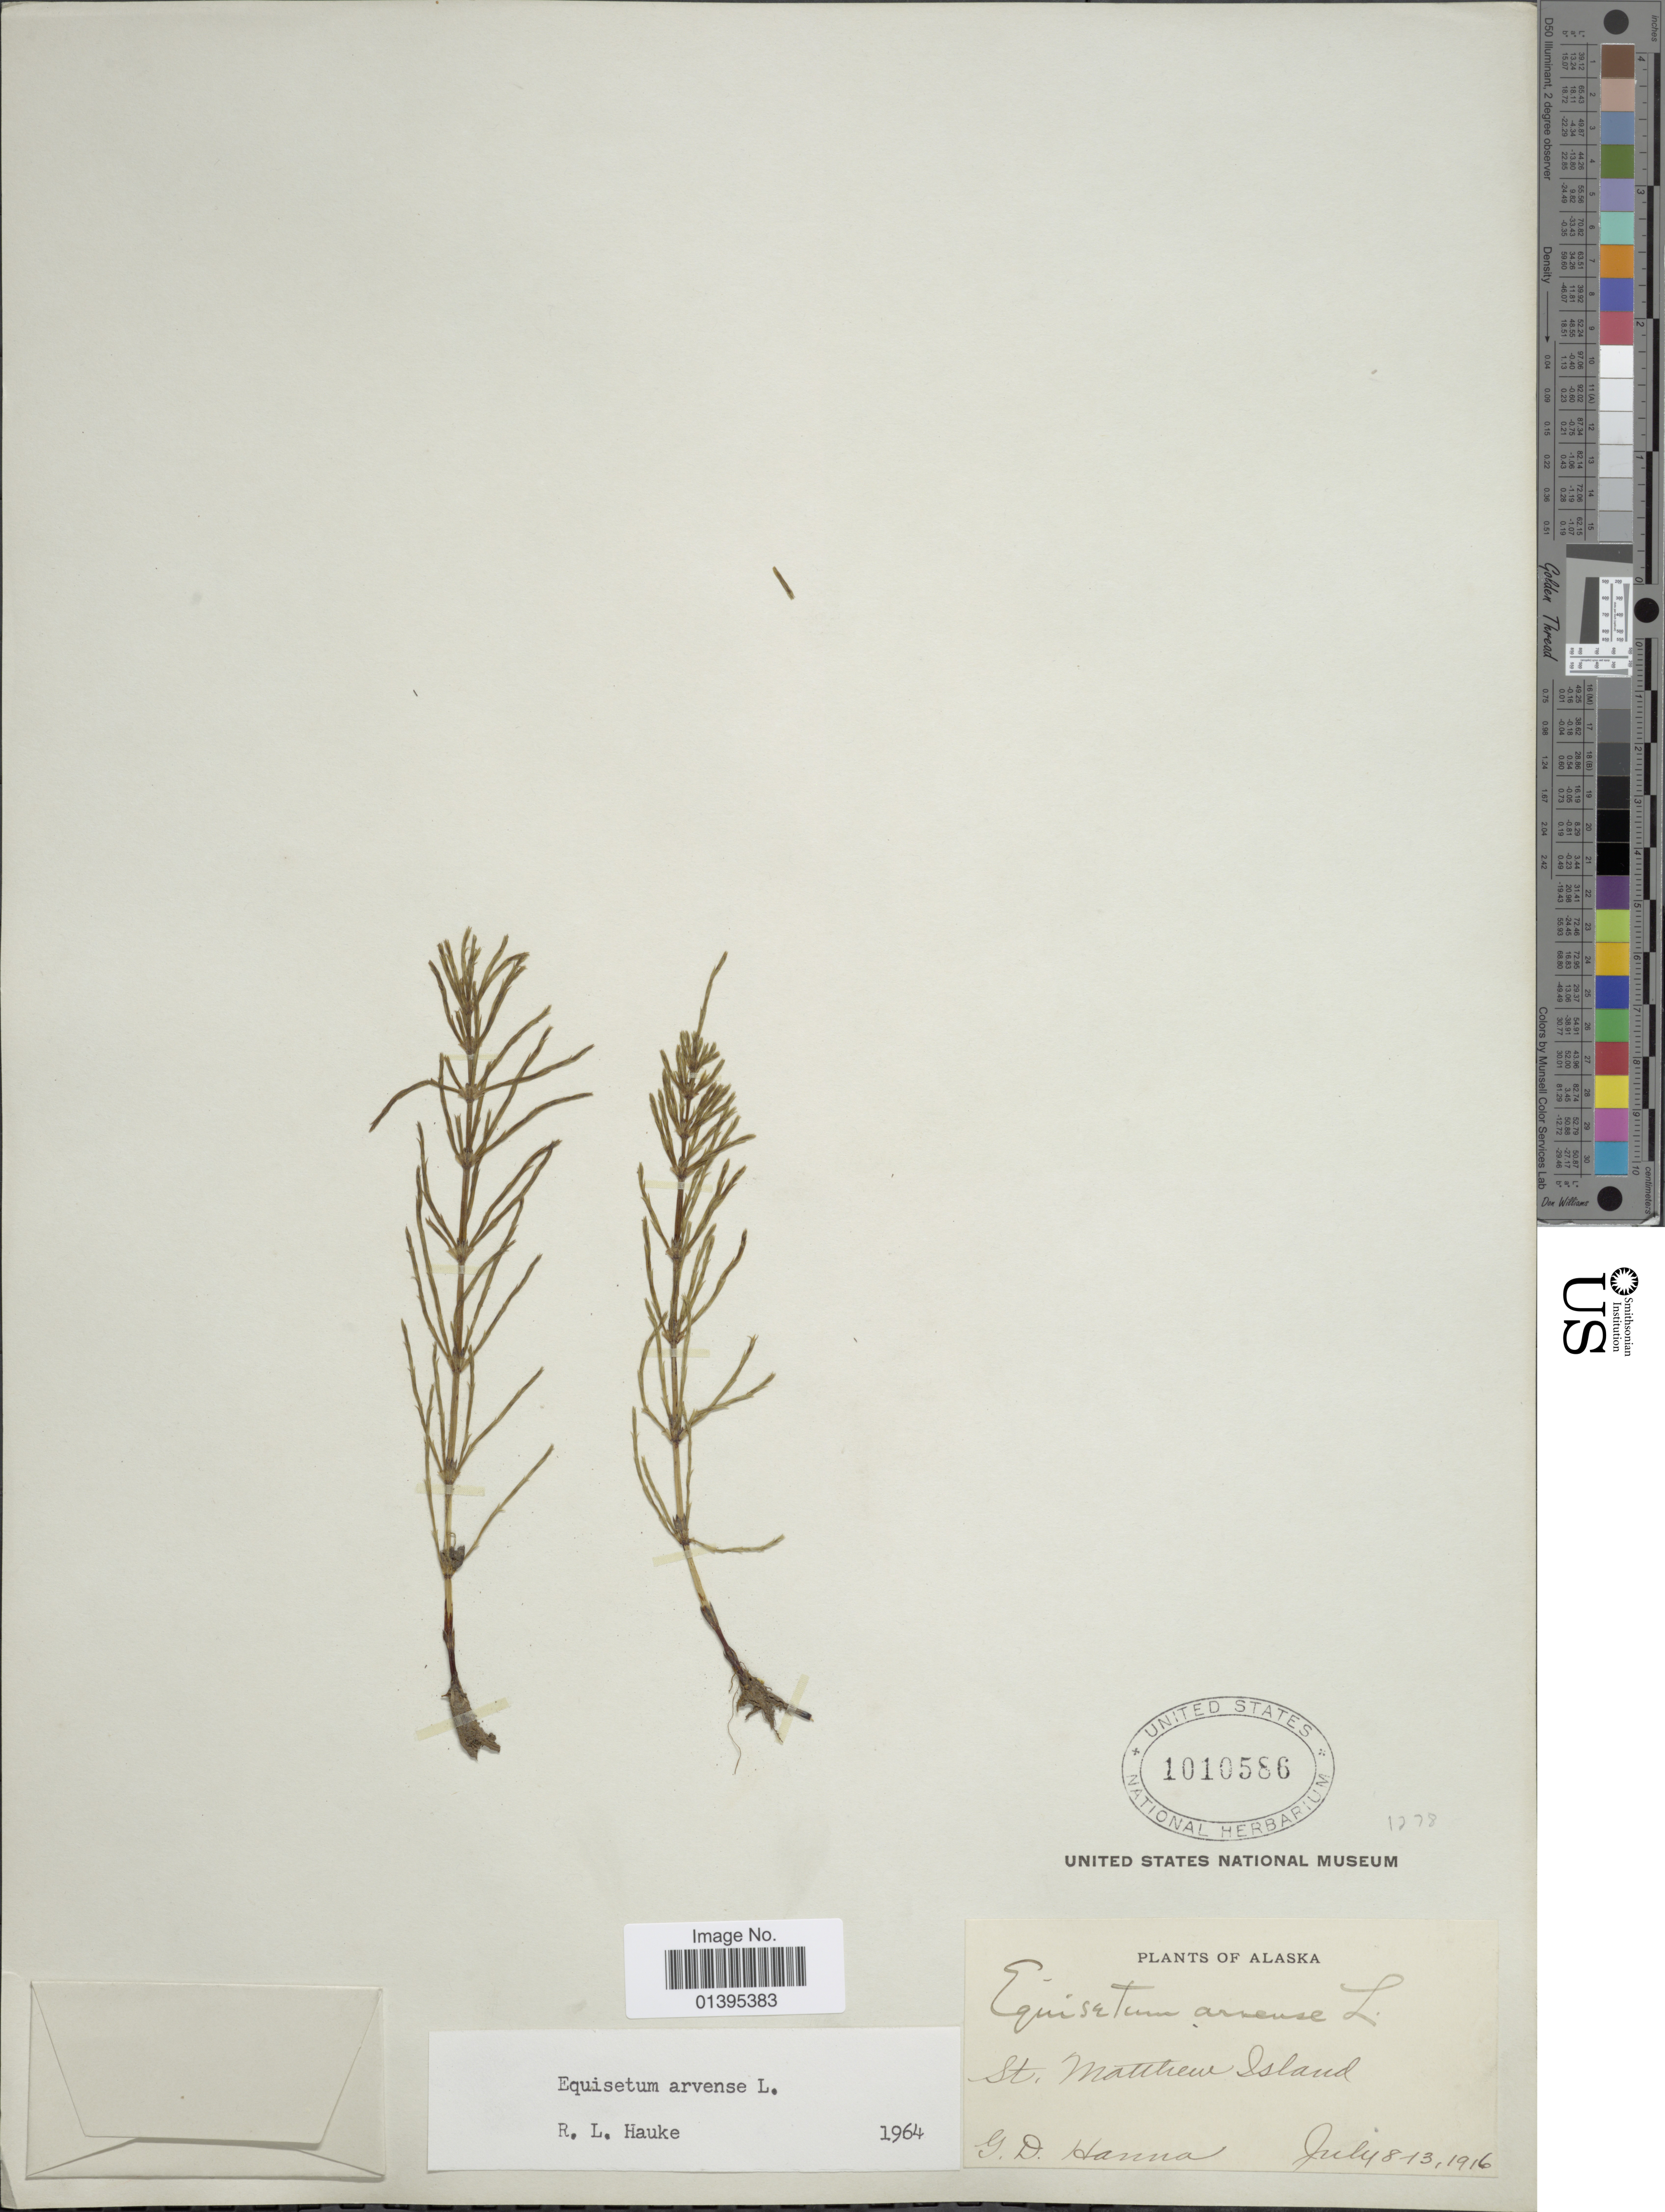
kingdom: Plantae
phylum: Tracheophyta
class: Polypodiopsida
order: Equisetales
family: Equisetaceae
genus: Equisetum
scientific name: Equisetum arvense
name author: L.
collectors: G. D. Hanna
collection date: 1916-07-08/1916-07-13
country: United States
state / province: Alaska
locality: St. Matthew Island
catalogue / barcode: US 1010586